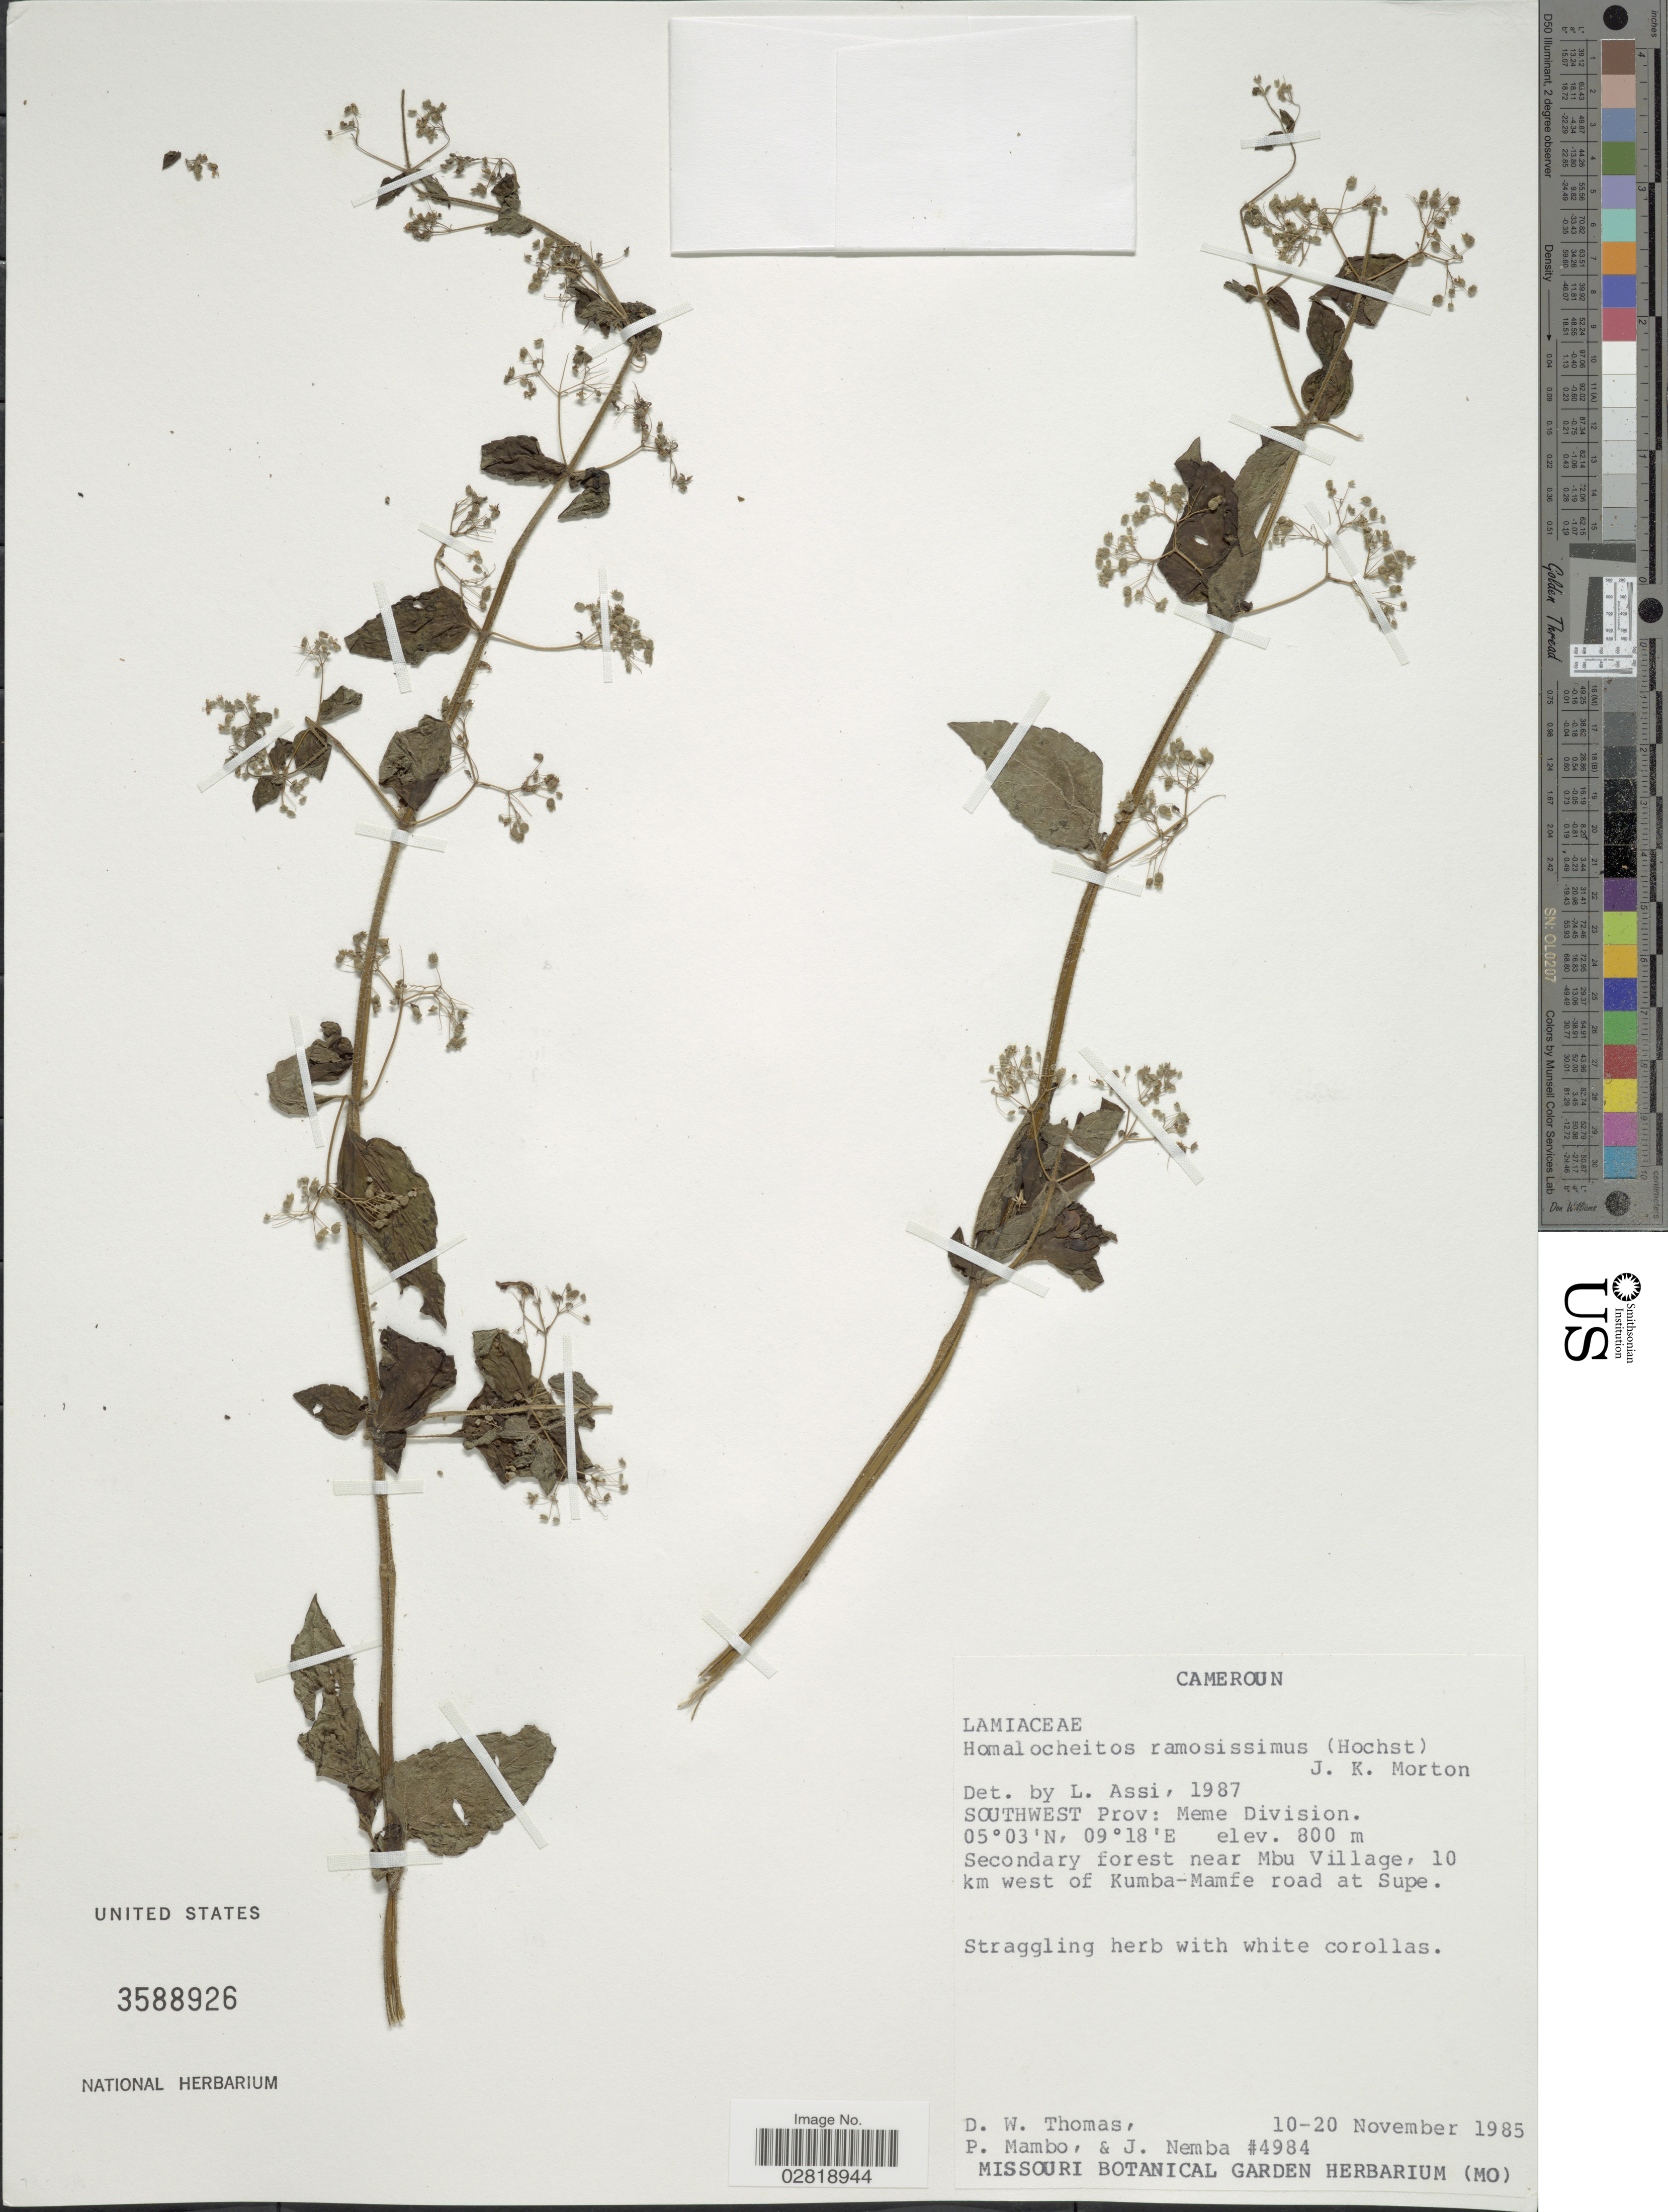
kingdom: Plantae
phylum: Tracheophyta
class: Magnoliopsida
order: Lamiales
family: Lamiaceae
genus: Isodon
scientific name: Isodon ramosissimus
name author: (Hook. f.) Codd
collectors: D. W. Thomas, P. Mambo & J. Nemba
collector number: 4984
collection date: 1985-11-10/1985-11-20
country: Cameroon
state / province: Sud-Ouest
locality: Southwest Prov: Meme Division. Secondary forest near Mbu Village, 10 km west of Kumba-Mamfe road at Supe.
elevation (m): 800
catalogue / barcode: US 3588926